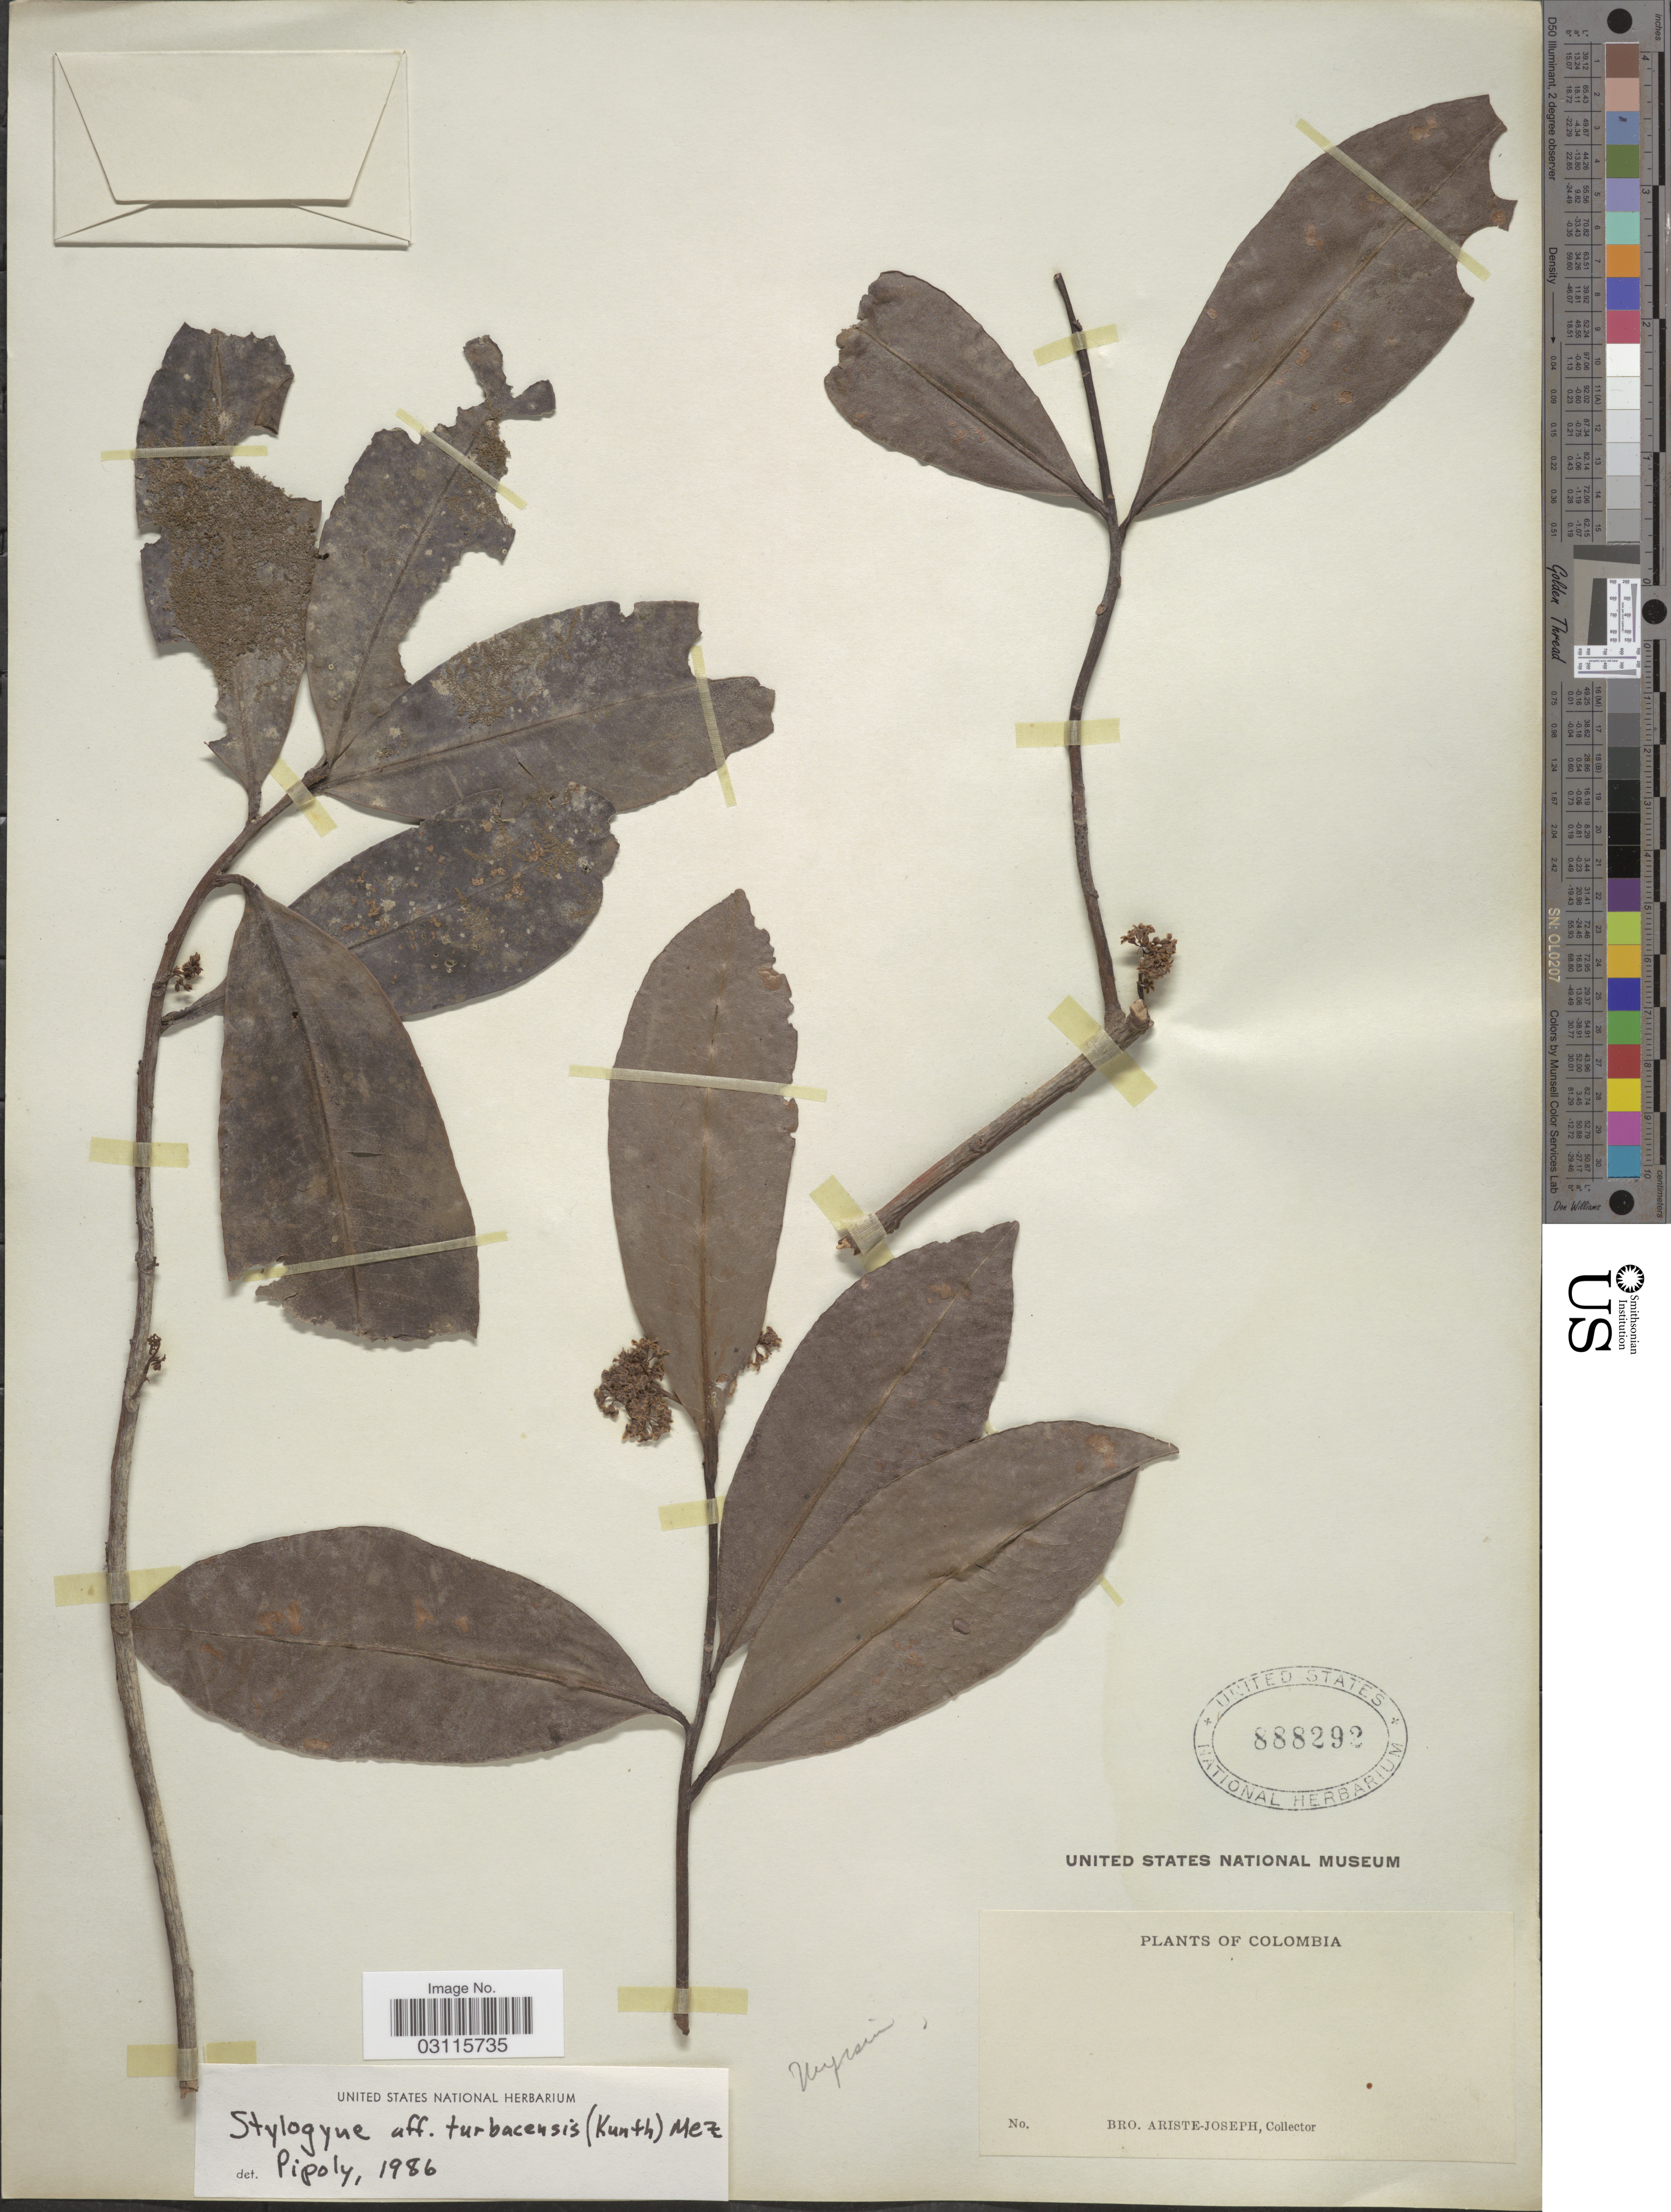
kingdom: Plantae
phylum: Tracheophyta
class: Magnoliopsida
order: Ericales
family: Primulaceae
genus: Stylogyne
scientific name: Stylogyne turbacensis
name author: (Kunth) Mez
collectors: Bro. Ariste-Joseph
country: Colombia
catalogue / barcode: US 888292